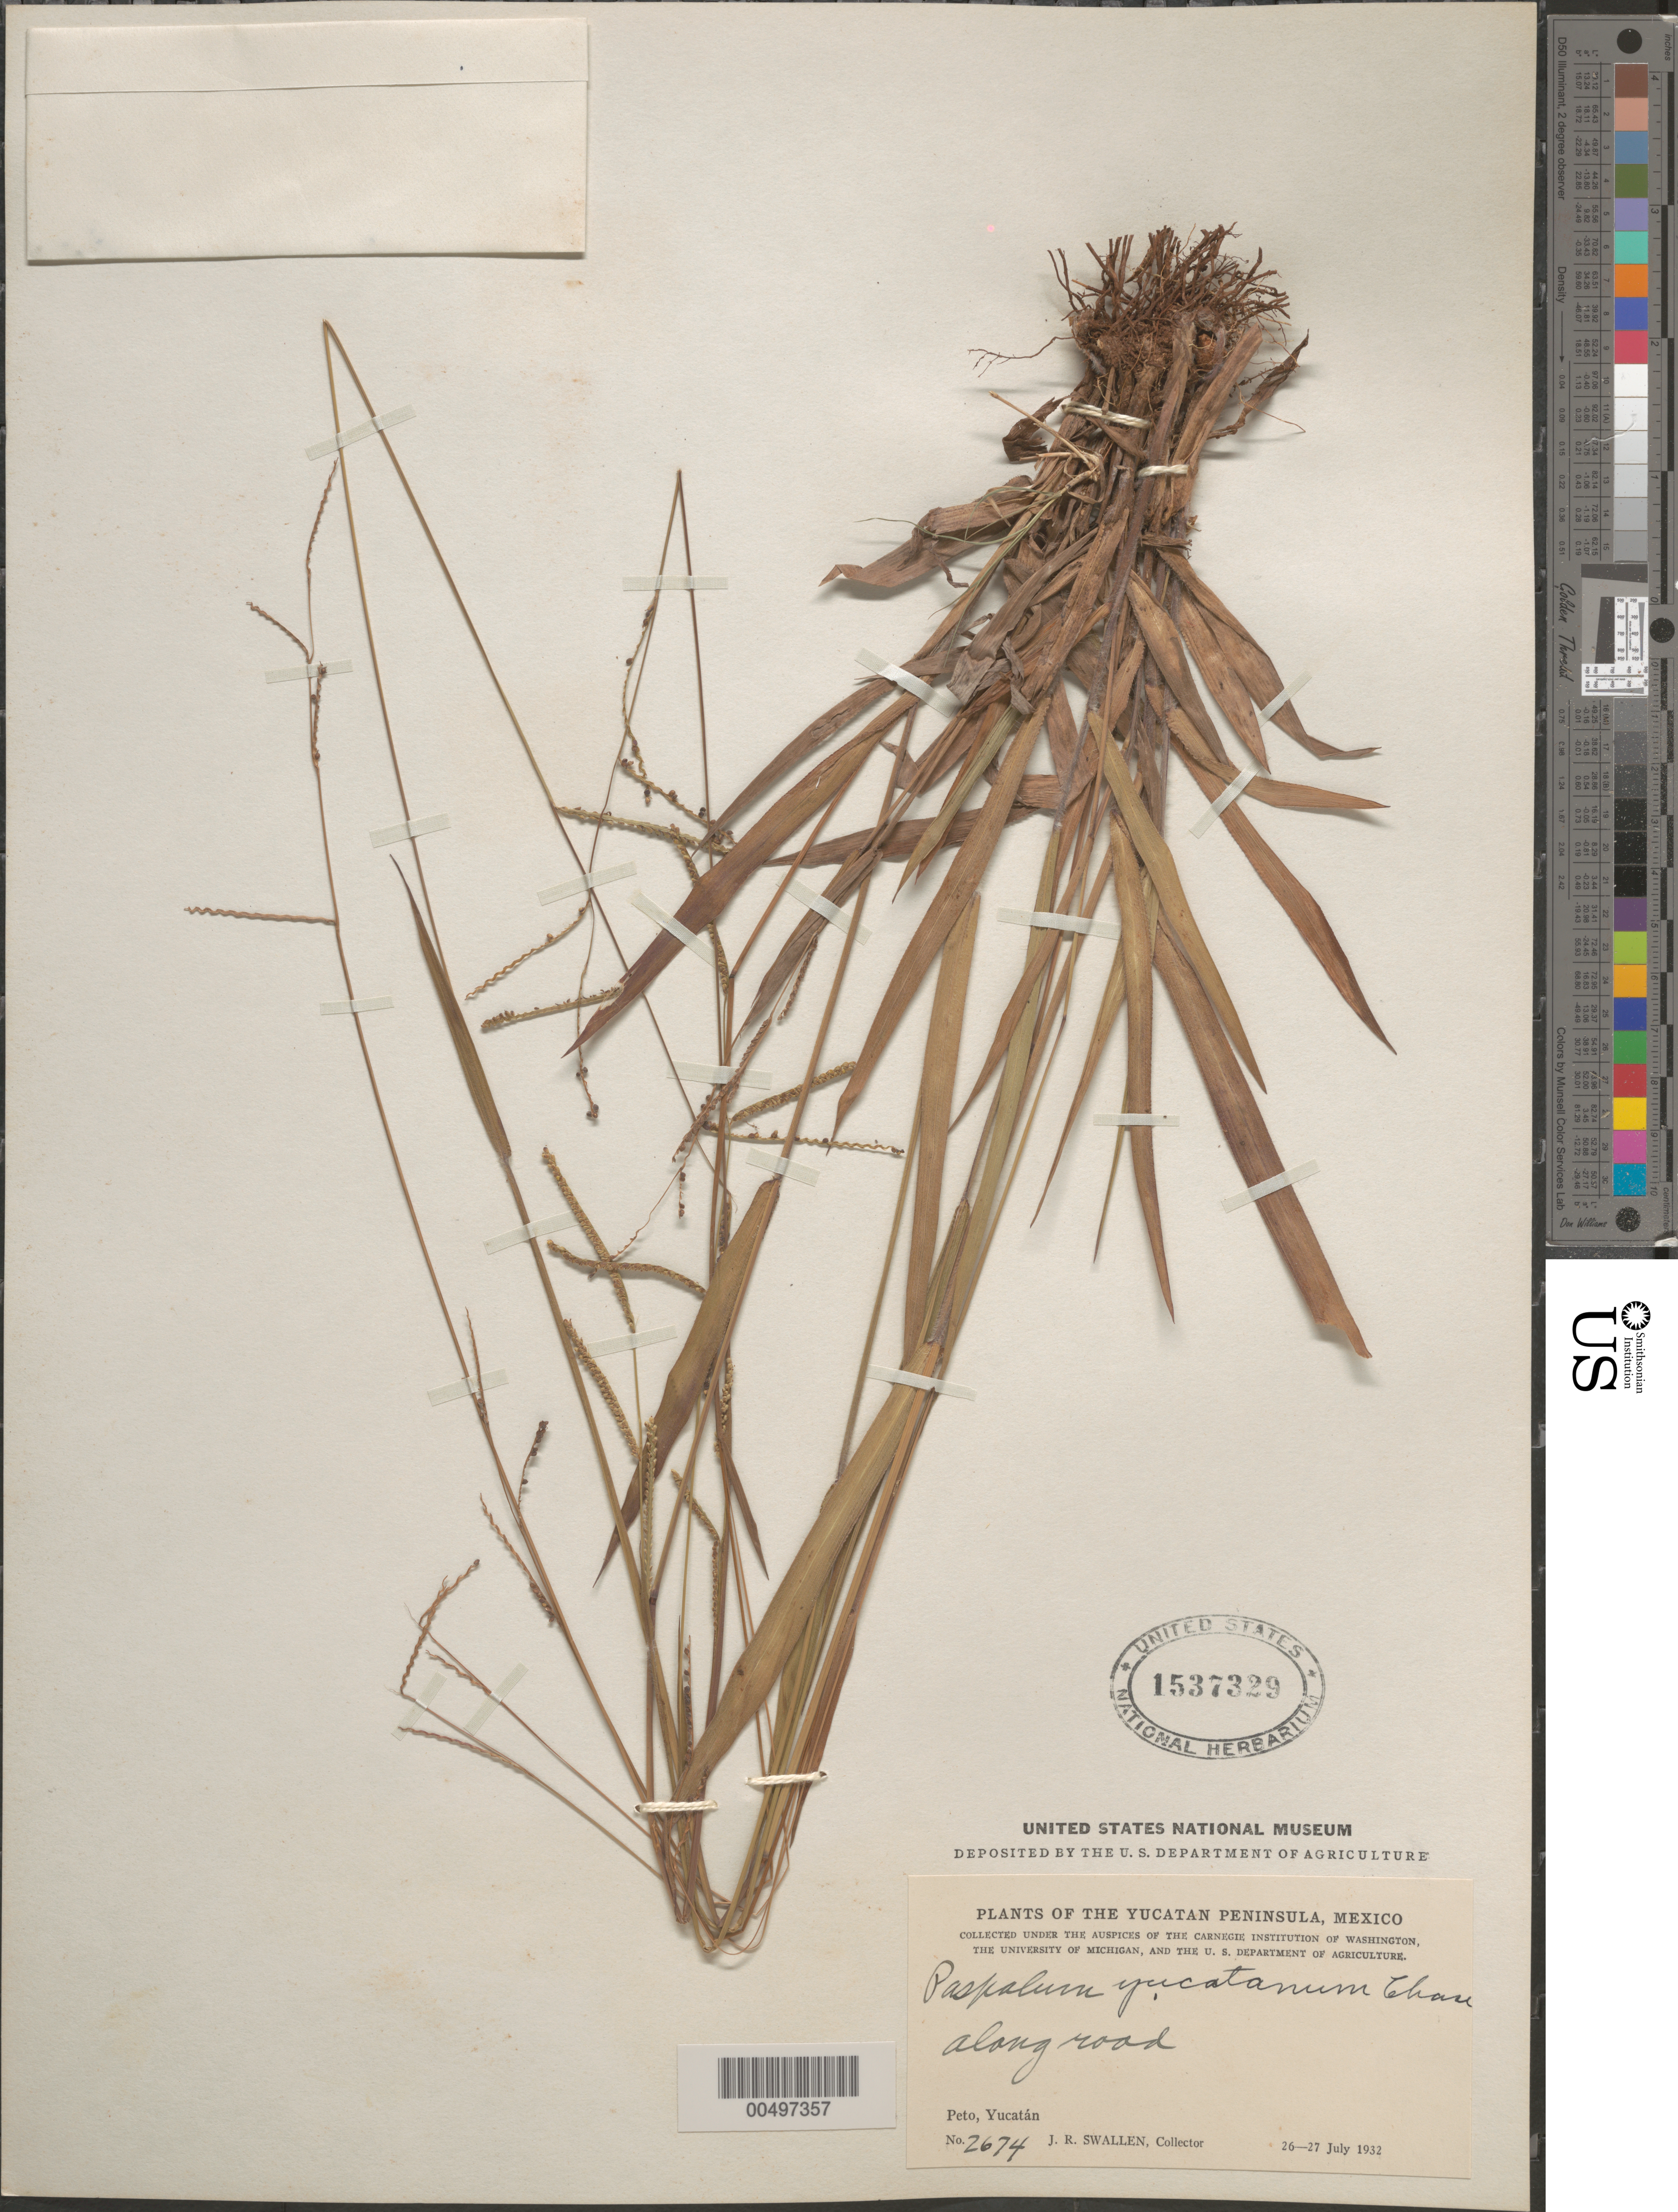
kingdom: Plantae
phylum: Tracheophyta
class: Liliopsida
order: Poales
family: Poaceae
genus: Paspalum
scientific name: Paspalum blodgettii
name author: Chapm.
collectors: J. R. Swallen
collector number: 2674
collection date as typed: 26 Jul 1932 to 27 Jul 1932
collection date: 1932-07-26/1932-07-27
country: Mexico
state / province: Yucatan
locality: Yucatan Peninsula, Peto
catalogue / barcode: US 1537329